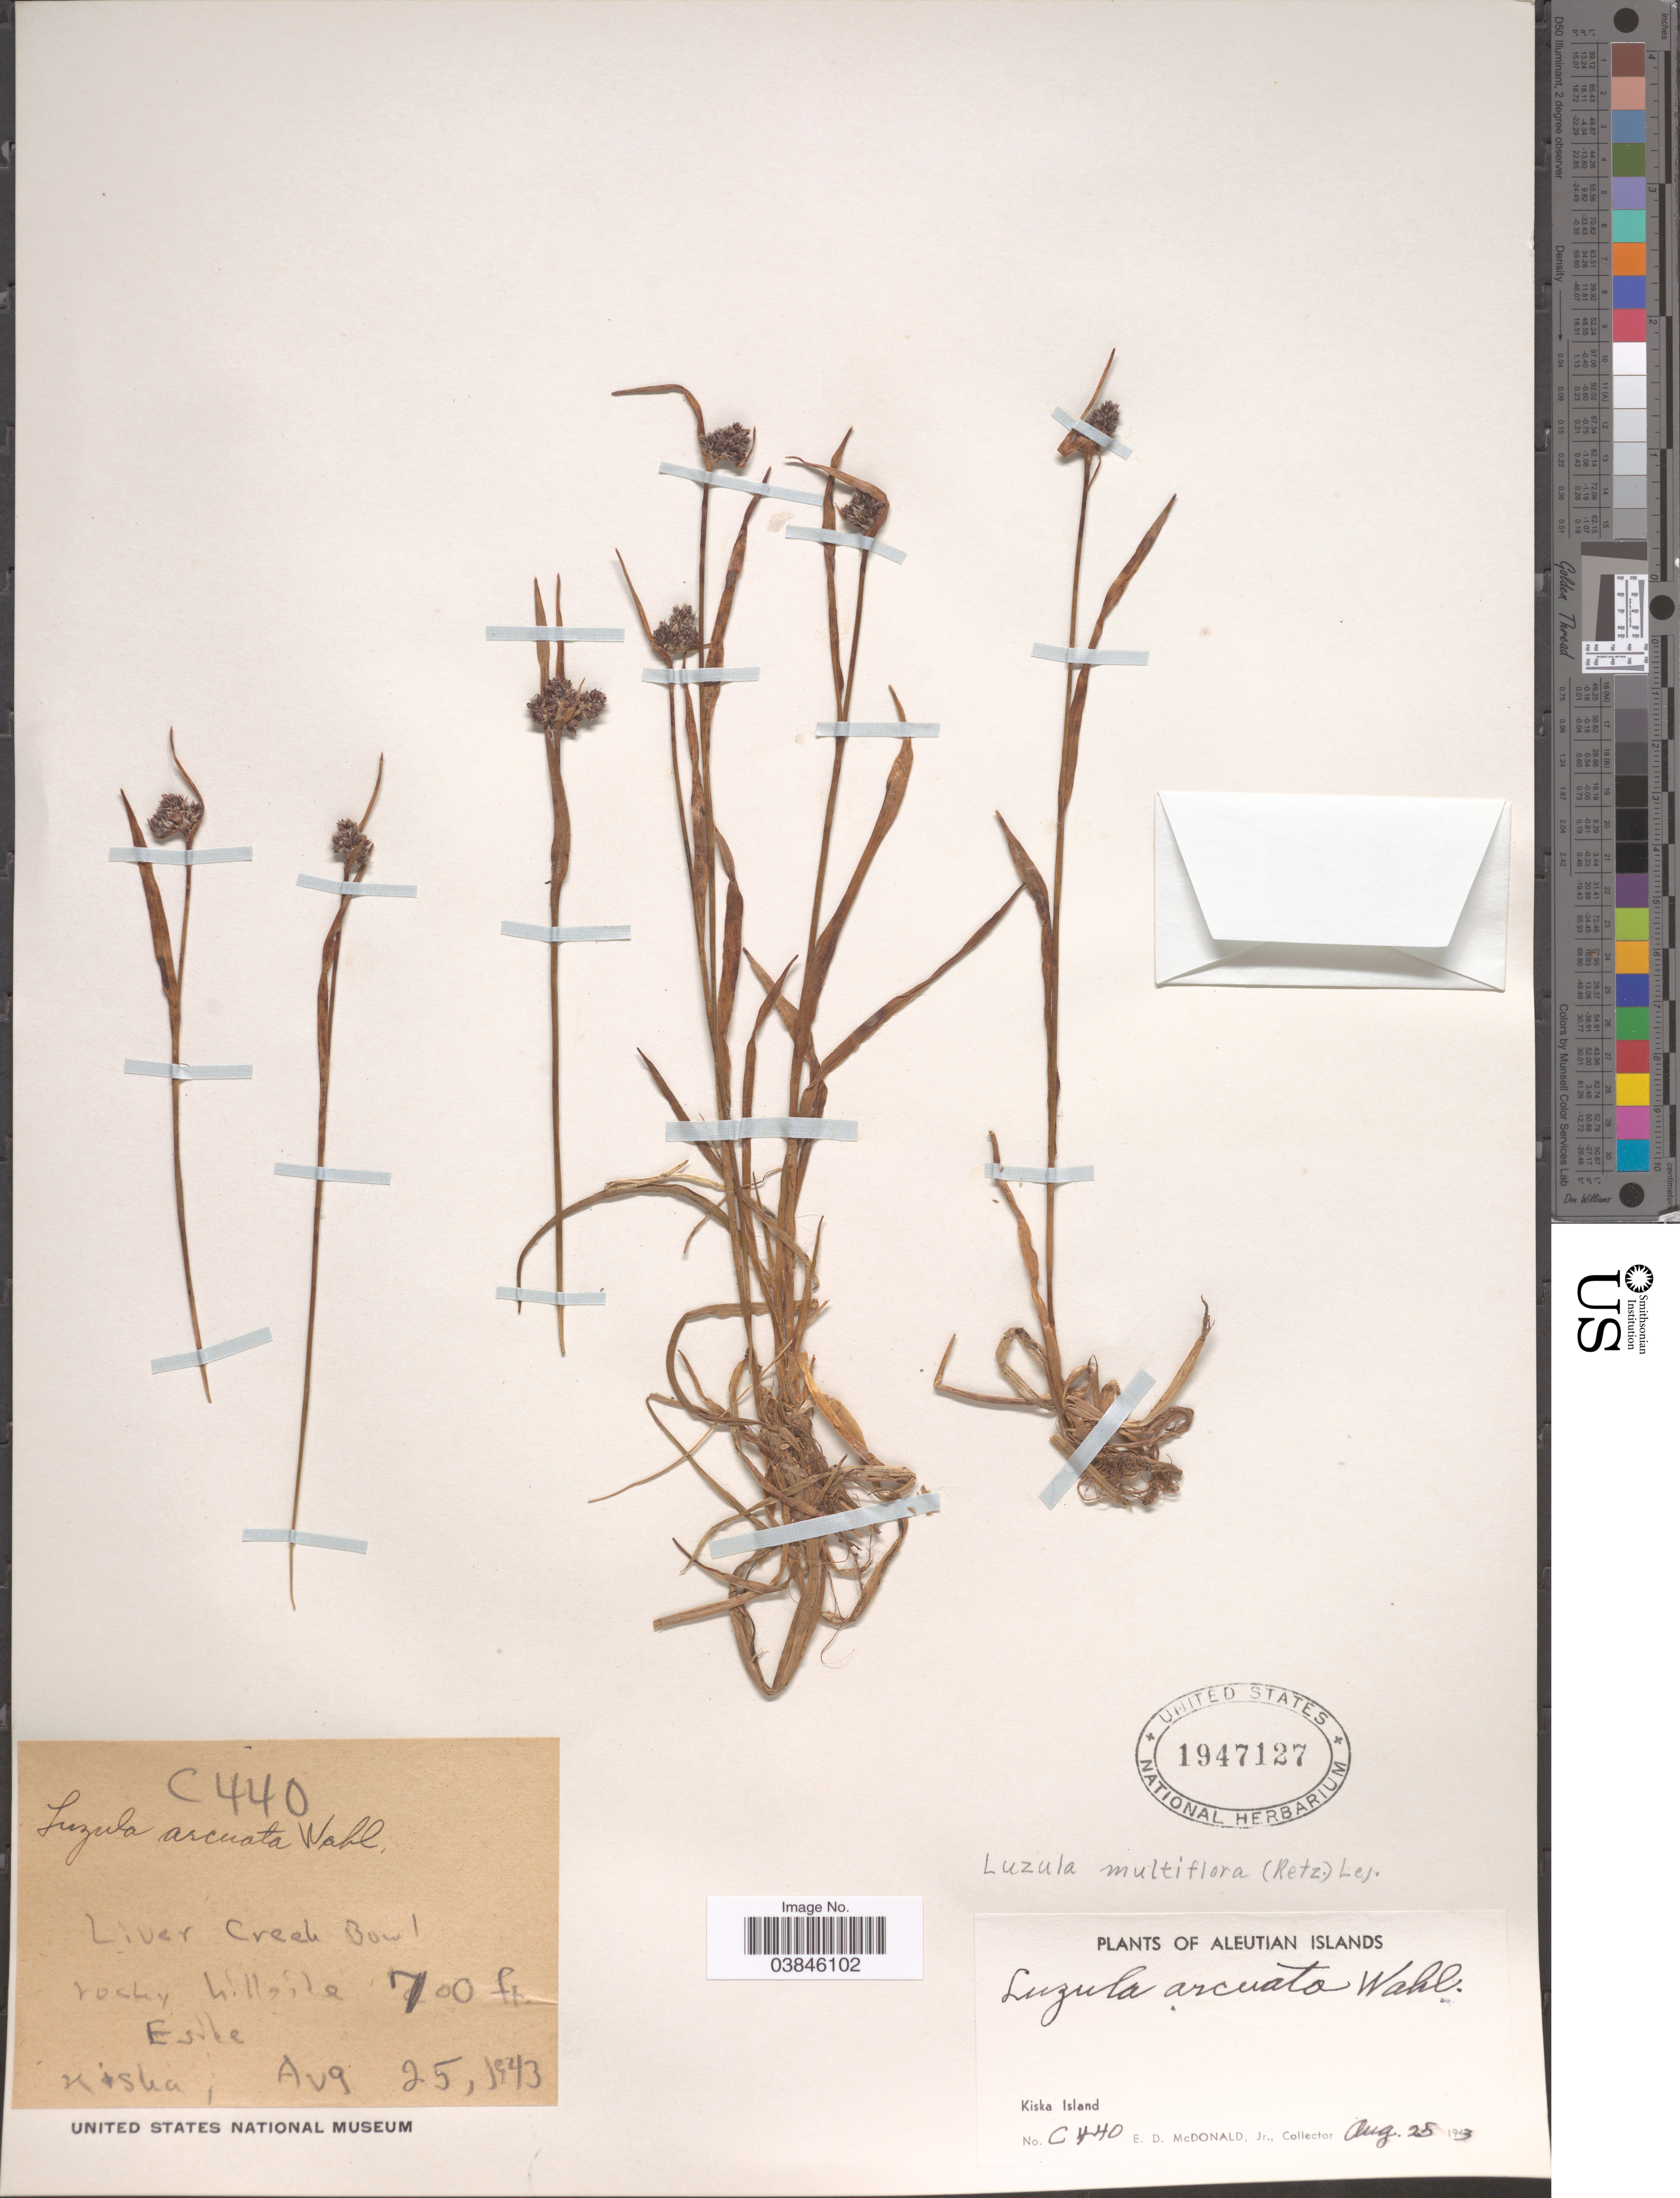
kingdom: Plantae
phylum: Tracheophyta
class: Liliopsida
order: Poales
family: Juncaceae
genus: Luzula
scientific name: Luzula multiflora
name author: (Ehrh.) Lej.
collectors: E. D. McDonald Jr.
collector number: C440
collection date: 1943-08-25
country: United States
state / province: Alaska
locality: The Aleutian Islands. Kiska Island. Liver Creek Bowl. Rocky hillside E side.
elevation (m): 213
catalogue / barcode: US 1947127